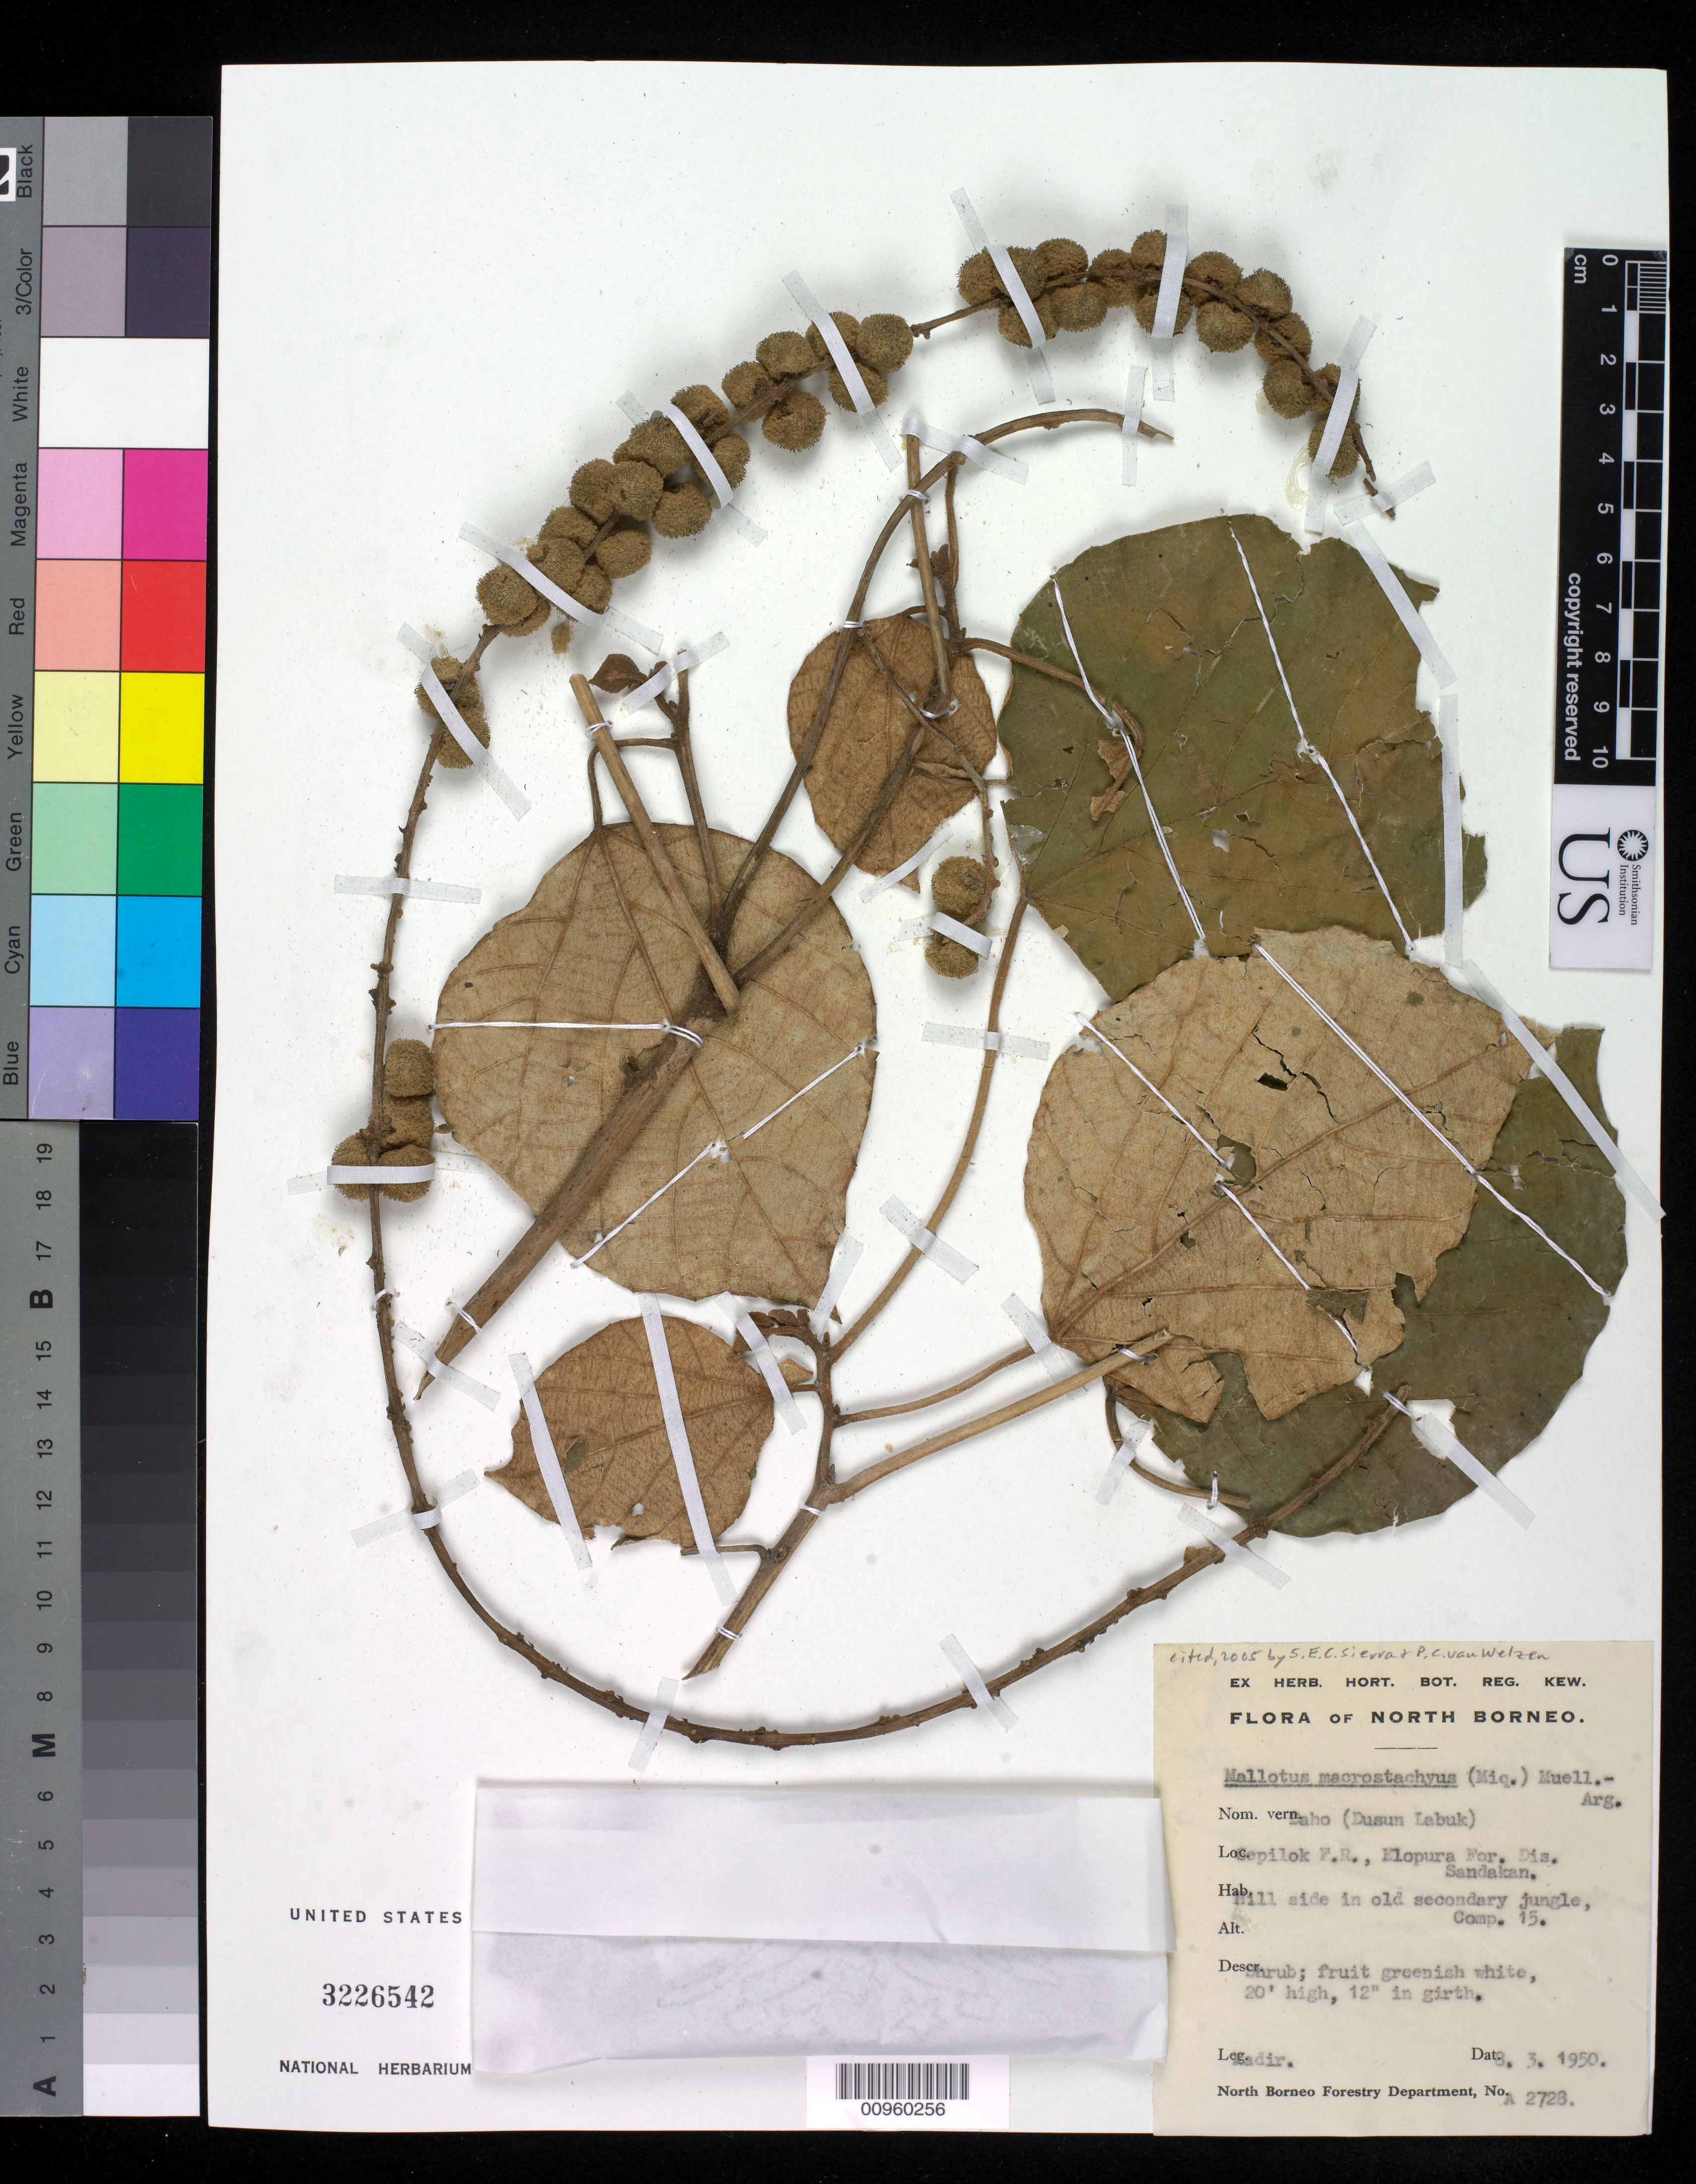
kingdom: Plantae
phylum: Tracheophyta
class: Magnoliopsida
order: Malpighiales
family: Euphorbiaceae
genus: Mallotus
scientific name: Mallotus macrostachyus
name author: (Miq.) Müll. Arg.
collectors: Kadir Bin Abdul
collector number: A 2728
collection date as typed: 08 Mar 1950 or 03 Aug 1950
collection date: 1950-03-08 or 1950-08-03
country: Malaysia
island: Borneo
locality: Sepilok, F.R., Elopura For. Dis. Sandakan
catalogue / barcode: US 3226542